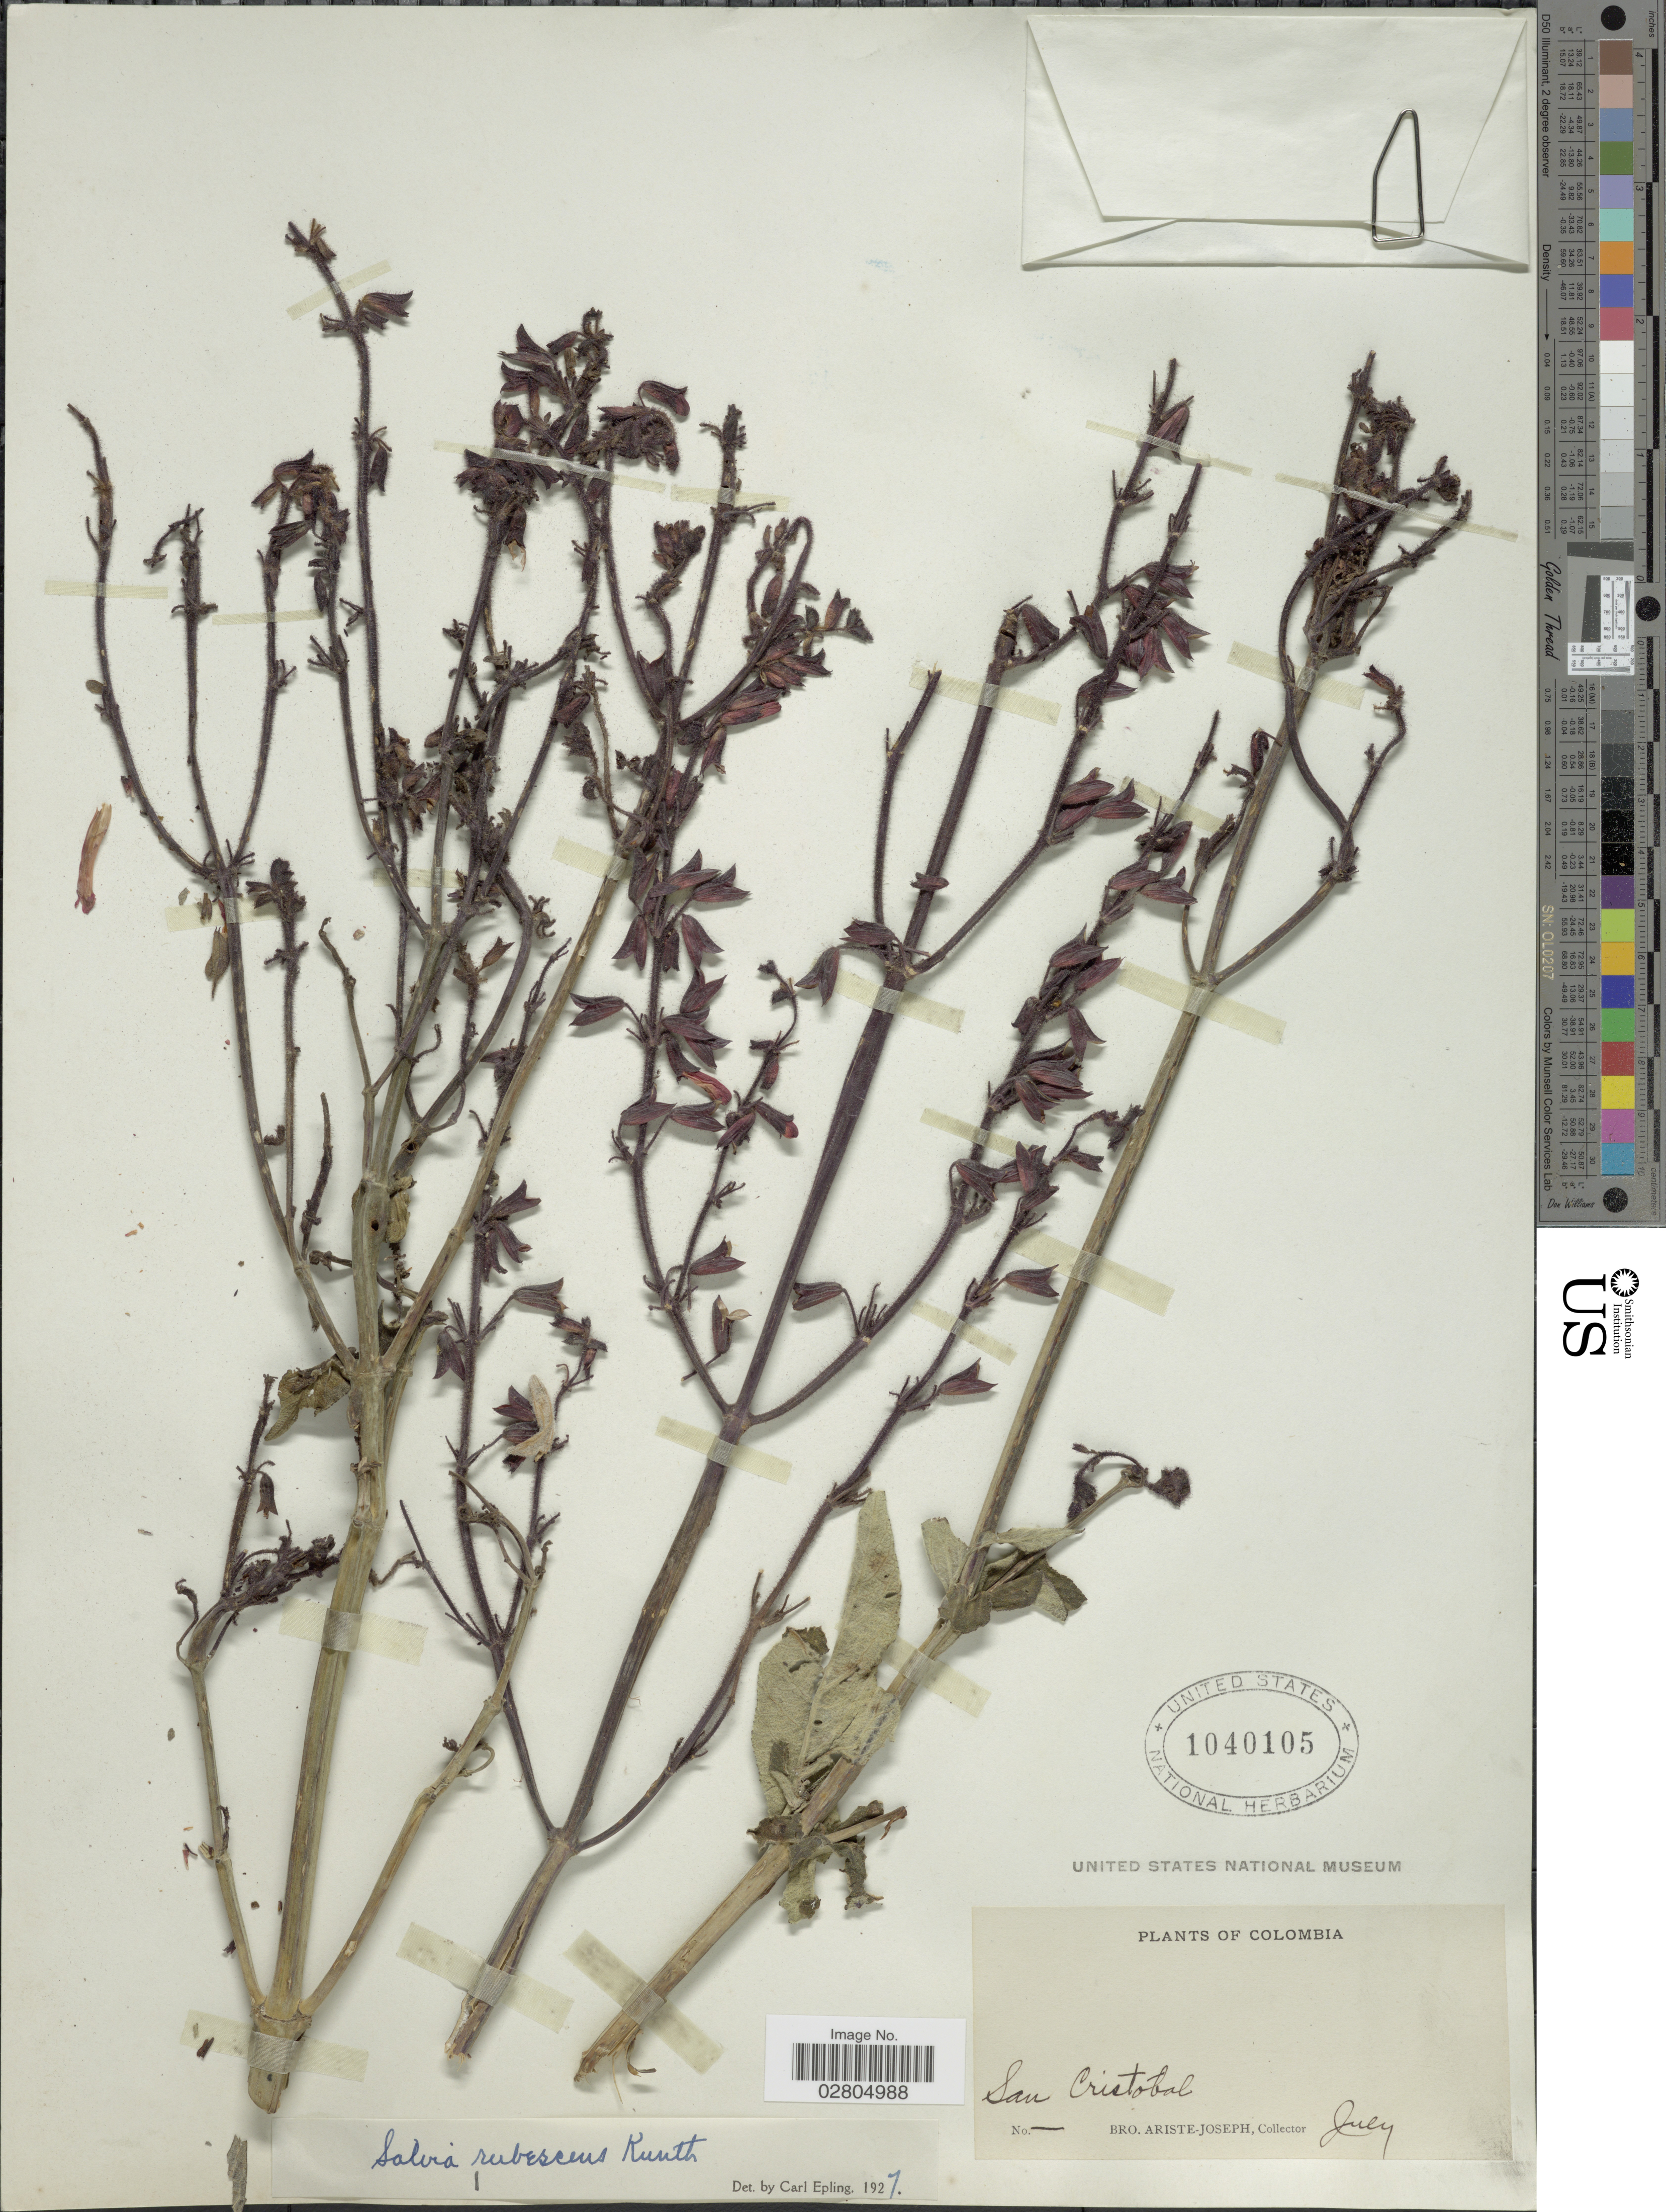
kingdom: Plantae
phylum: Tracheophyta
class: Magnoliopsida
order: Lamiales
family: Lamiaceae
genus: Salvia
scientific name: Salvia rubescens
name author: Kunth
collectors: Bro. Ariste-Joseph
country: Colombia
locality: San Cristobal.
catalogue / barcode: US 1040105